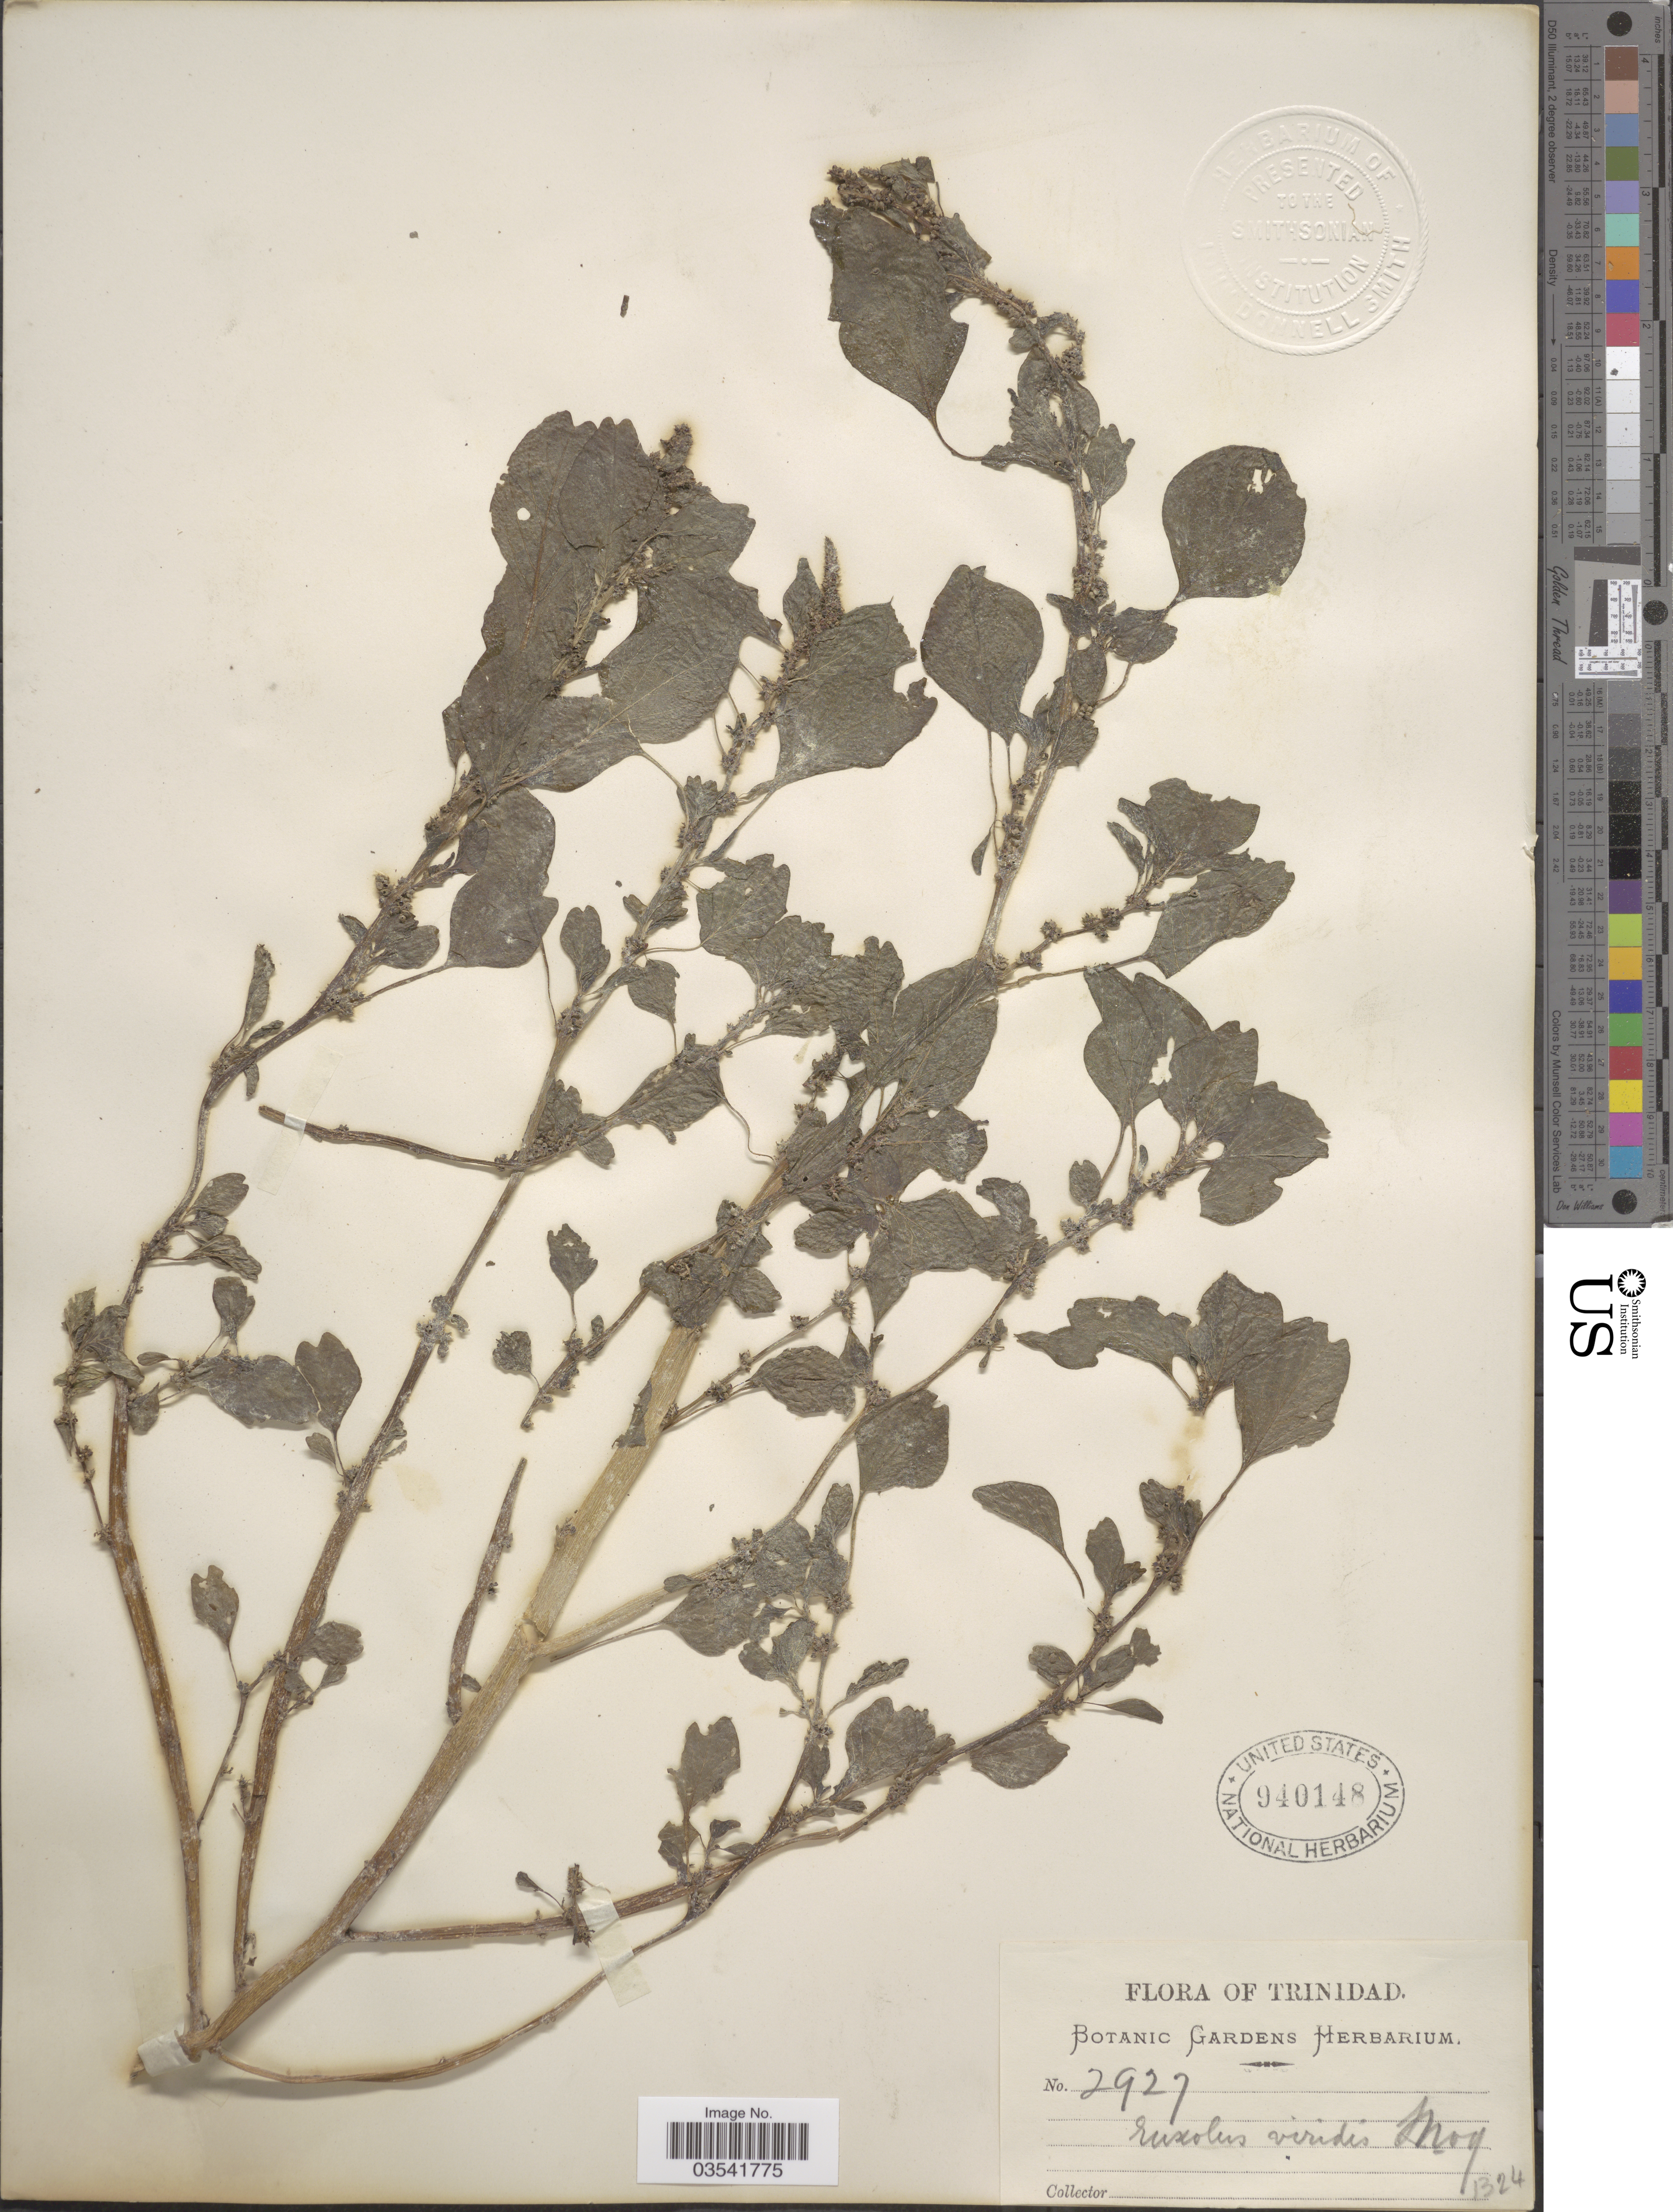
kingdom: Plantae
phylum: Tracheophyta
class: Magnoliopsida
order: Caryophyllales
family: Amaranthaceae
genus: Amaranthus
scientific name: Amaranthus ascendens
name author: Loisel.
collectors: ex herb. Botanic Gardens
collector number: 2927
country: Trinidad and Tobago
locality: Trinidad.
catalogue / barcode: US 940148